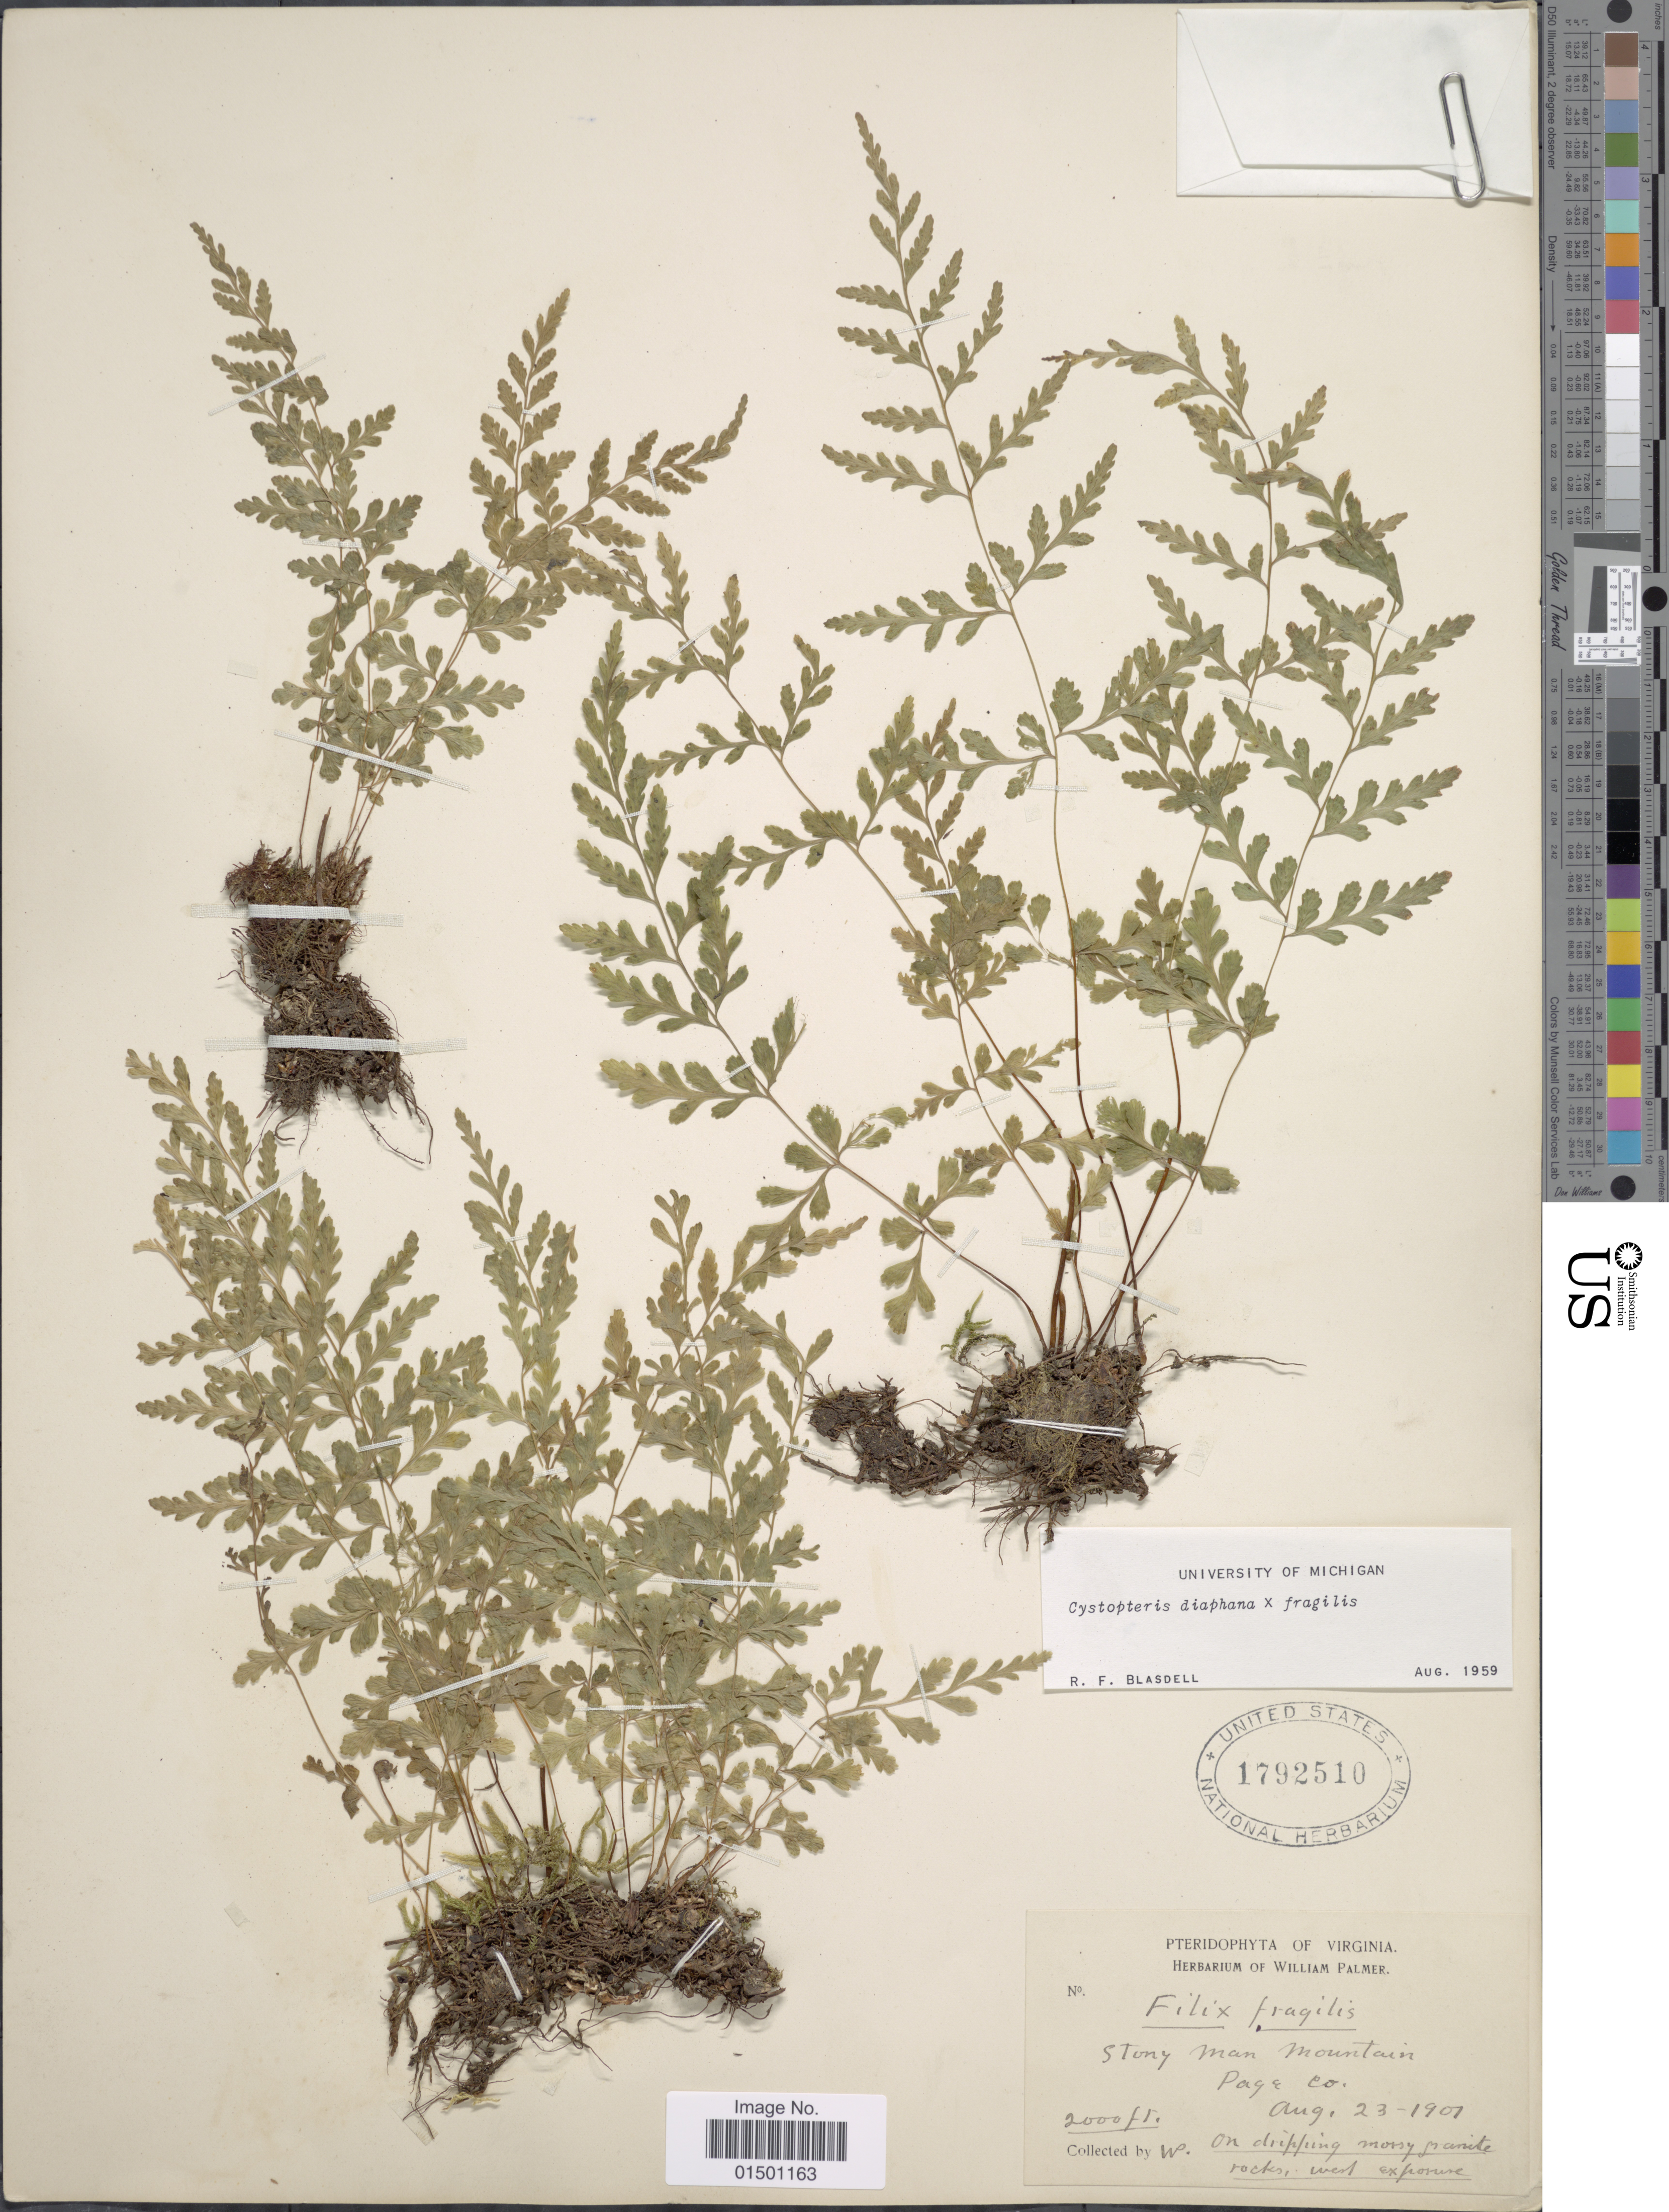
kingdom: Plantae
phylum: Tracheophyta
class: Polypodiopsida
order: Polypodiales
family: Cystopteridaceae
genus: Cystopteris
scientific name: Cystopteris diaphana x C. fragilis (L.) Bernh.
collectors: W. Palmer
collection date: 1901-08-23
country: United States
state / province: Virginia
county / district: Page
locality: Stony Man Mountain, Page Co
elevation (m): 610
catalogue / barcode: US 1791510